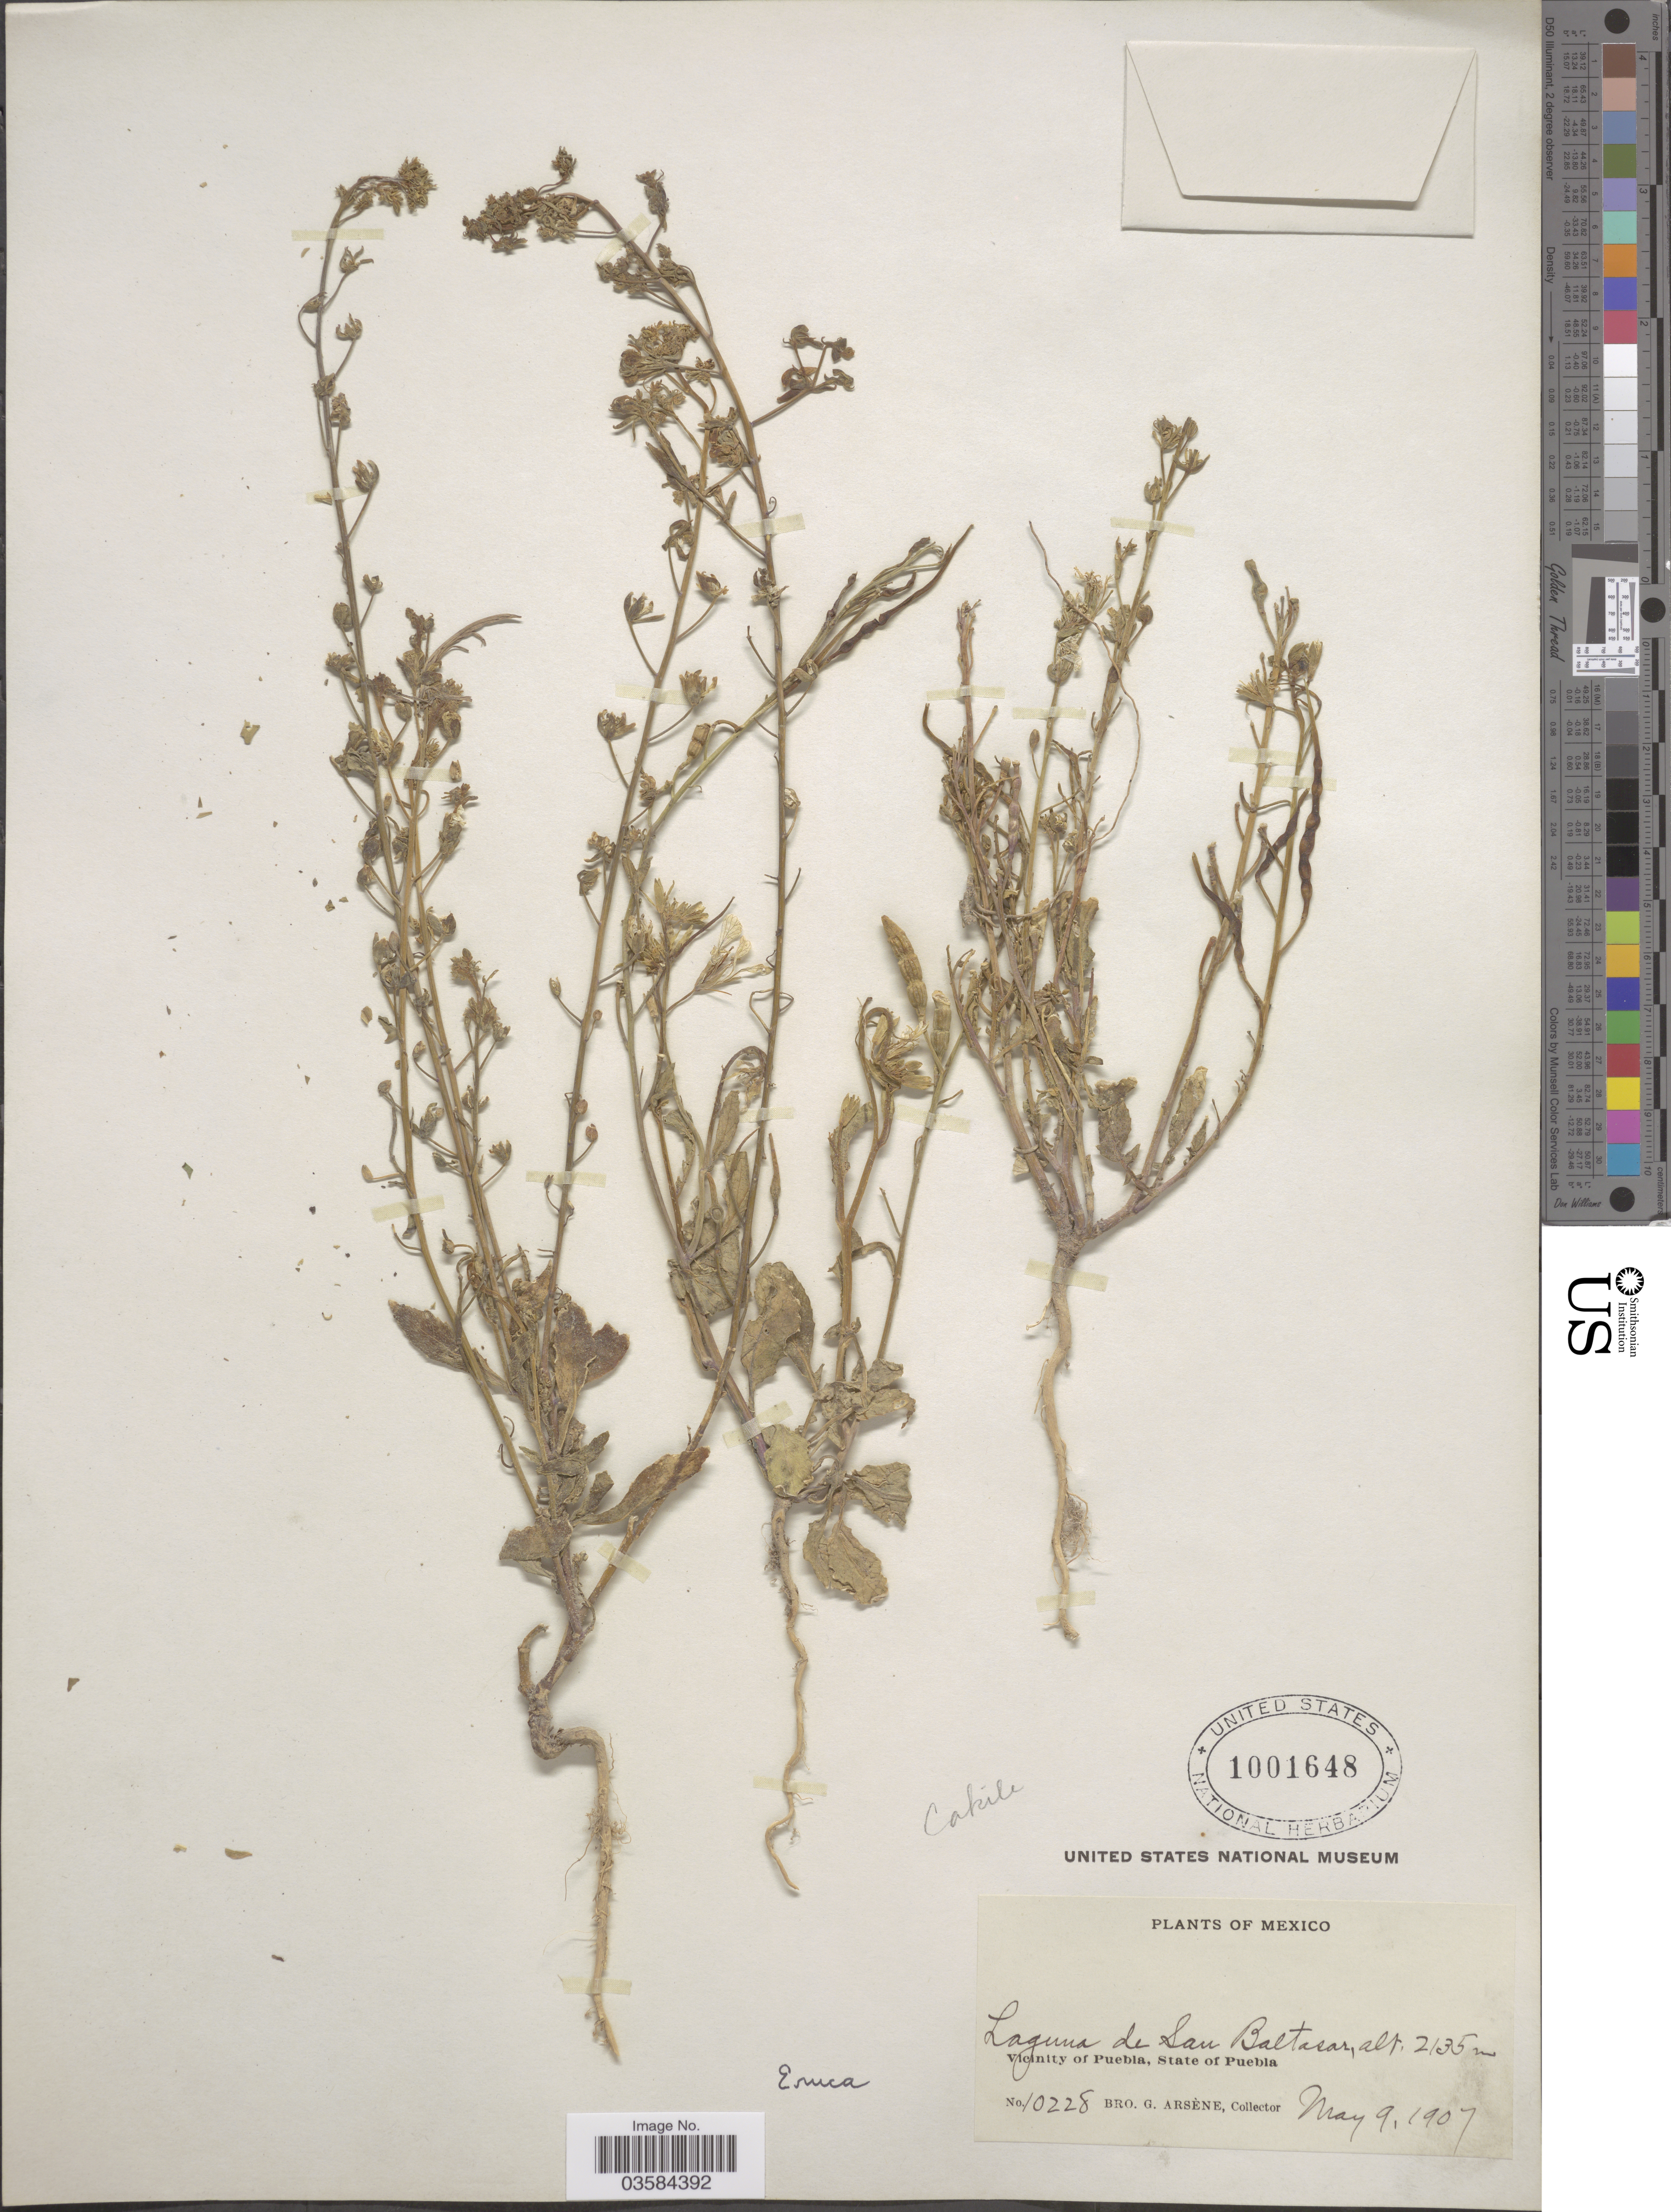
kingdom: Plantae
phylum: Tracheophyta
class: Magnoliopsida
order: Brassicales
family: Brassicaceae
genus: Eruca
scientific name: Eruca sativa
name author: Mill.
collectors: Bro. G. Arsène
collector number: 10228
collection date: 1907-05-09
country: Mexico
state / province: Puebla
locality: Laguna de San Baltazar. Vicinity of Puebla.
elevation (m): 2135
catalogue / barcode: US 1001648